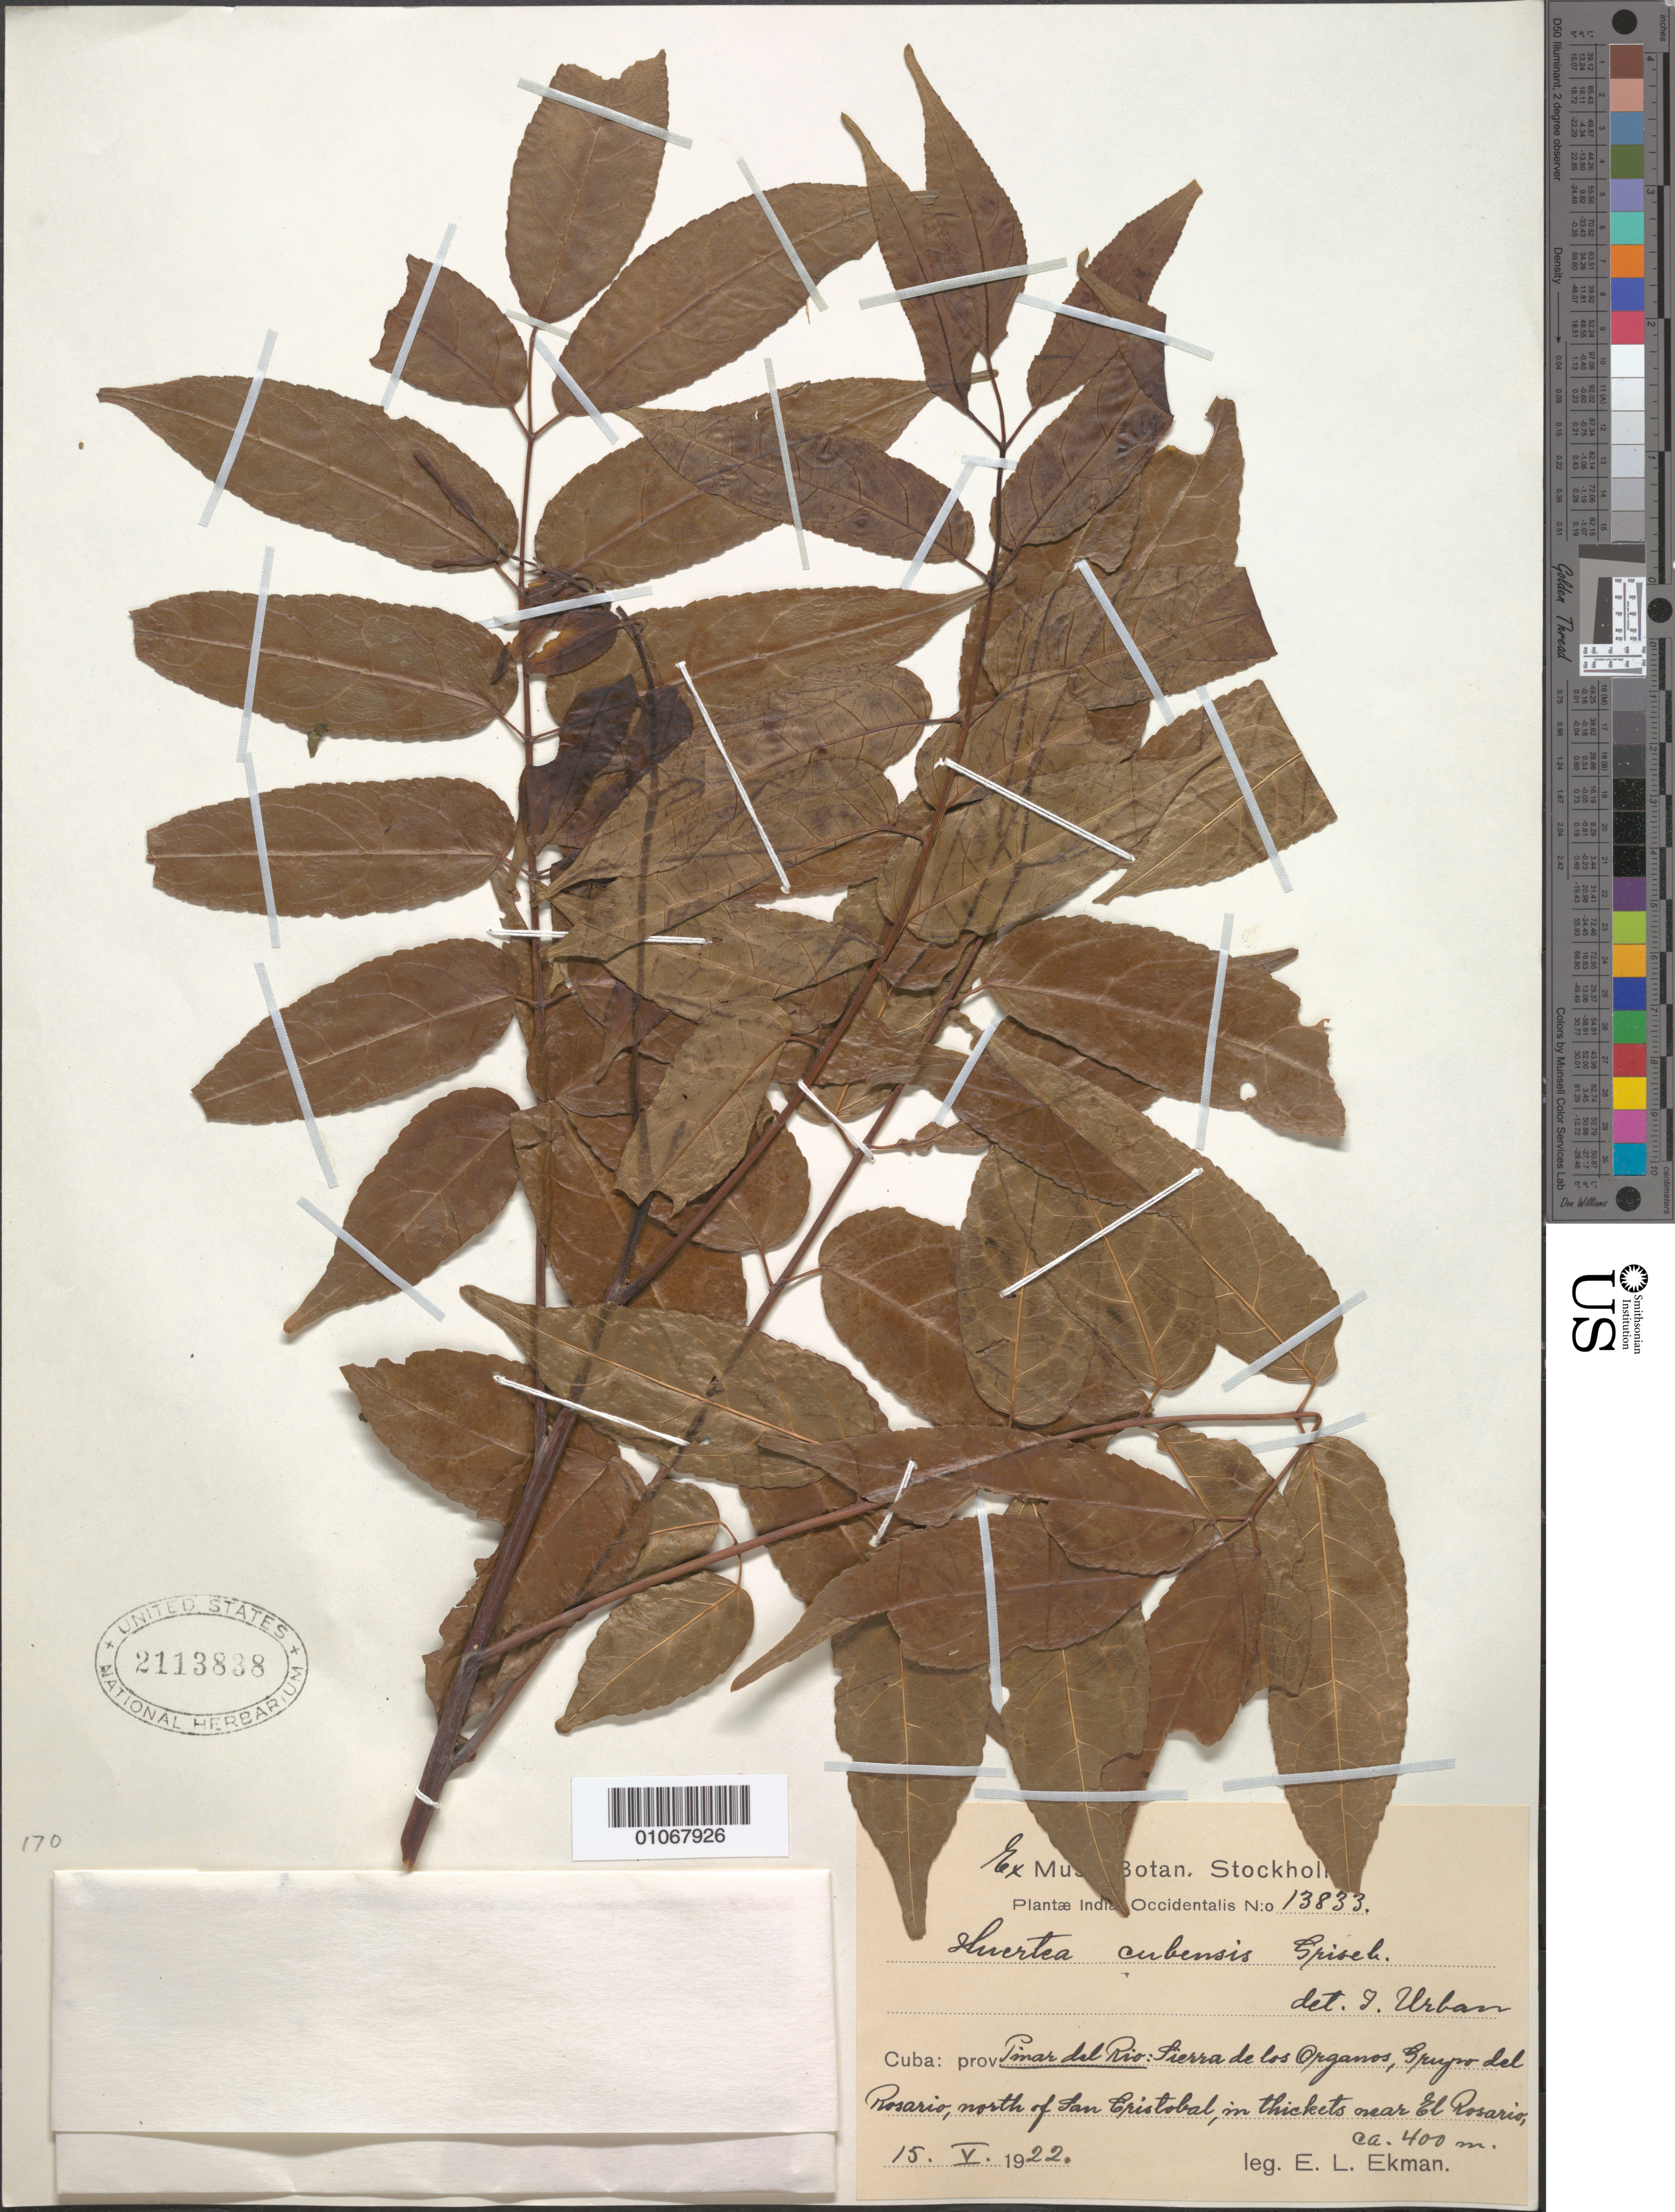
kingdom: Plantae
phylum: Tracheophyta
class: Magnoliopsida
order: Huerteales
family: Tapisciaceae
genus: Huertea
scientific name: Huertea cubensis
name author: Griseb.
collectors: E. L. Ekman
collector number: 13833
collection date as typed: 15 May 1922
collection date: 1922-05-15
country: Cuba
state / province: Pinar del Rio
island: Cuba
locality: Sierra de los Organos, Grupo del Rosario, North of San Cristobal, In thickets near El Rosario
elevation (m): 400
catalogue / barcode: US 2113838